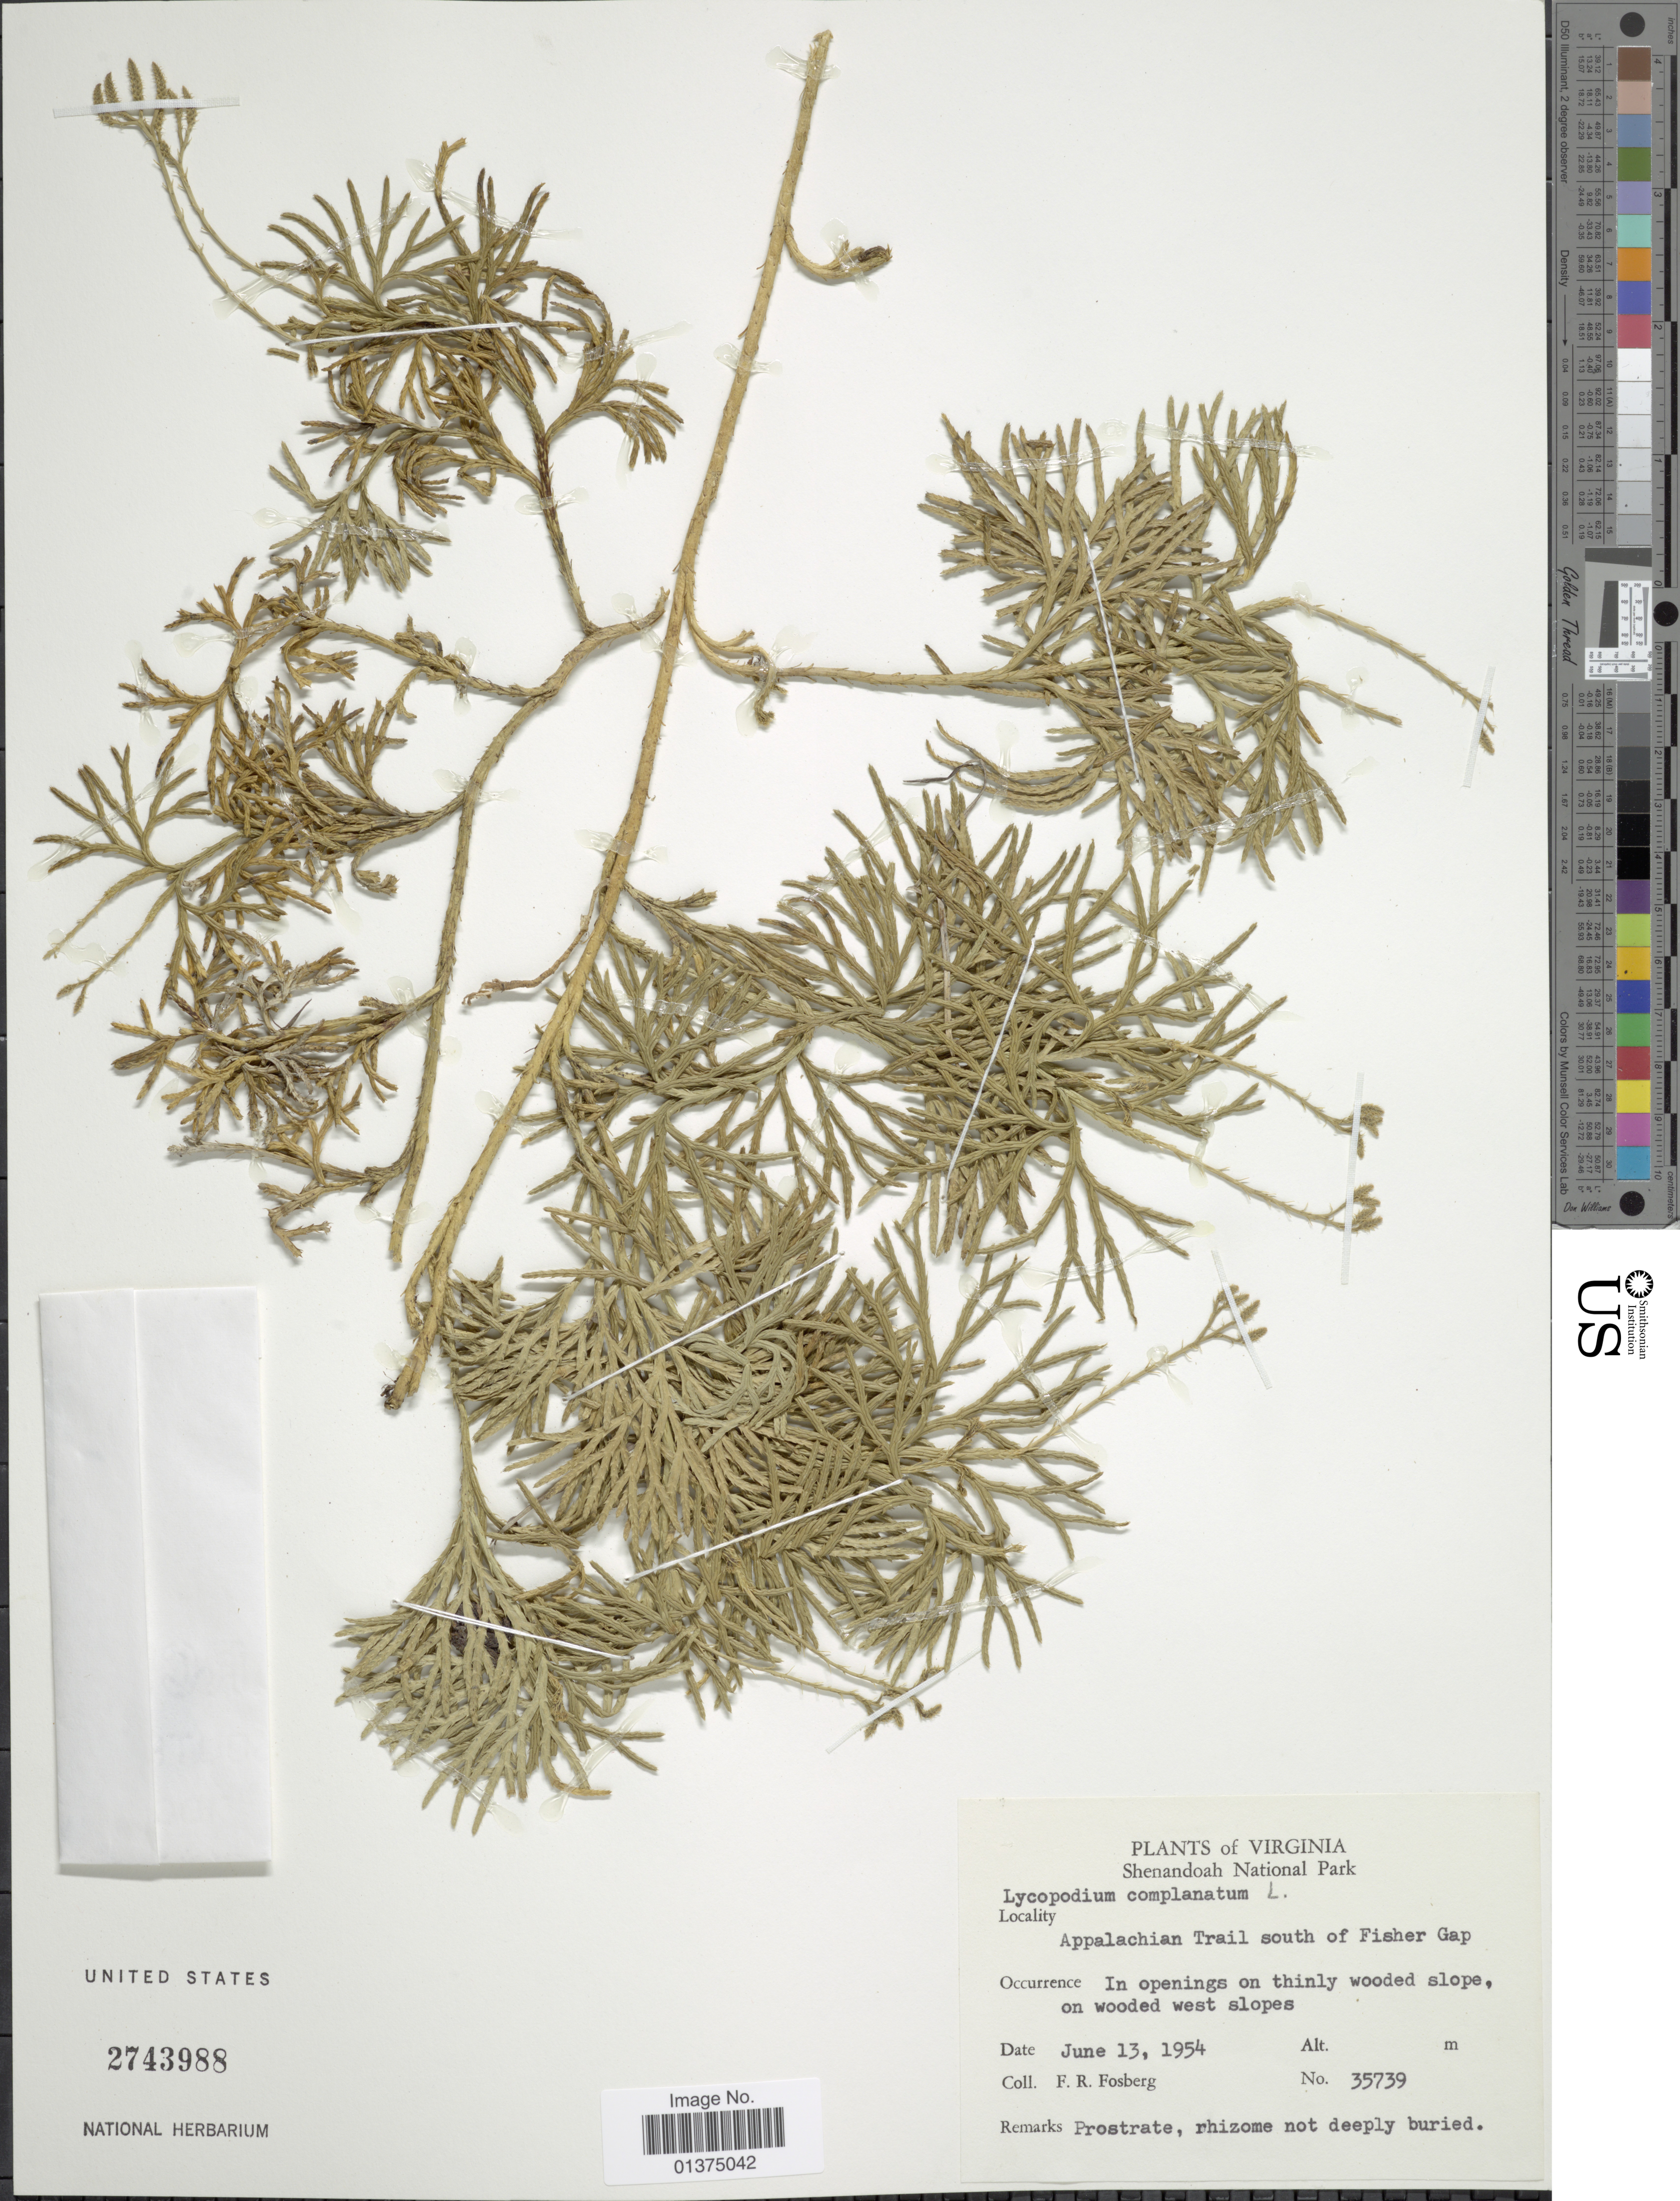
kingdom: Plantae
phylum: Tracheophyta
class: Lycopodiopsida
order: Lycopodiales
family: Lycopodiaceae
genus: Diphasiastrum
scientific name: Diphasiastrum complanatum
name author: (L.) Holub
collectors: F. R. Fosberg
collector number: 35739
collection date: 1954-06-13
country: United States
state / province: Virginia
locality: Shenandoah National Park, Appalachian Trail south of Fisher Gap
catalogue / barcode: US 2743988